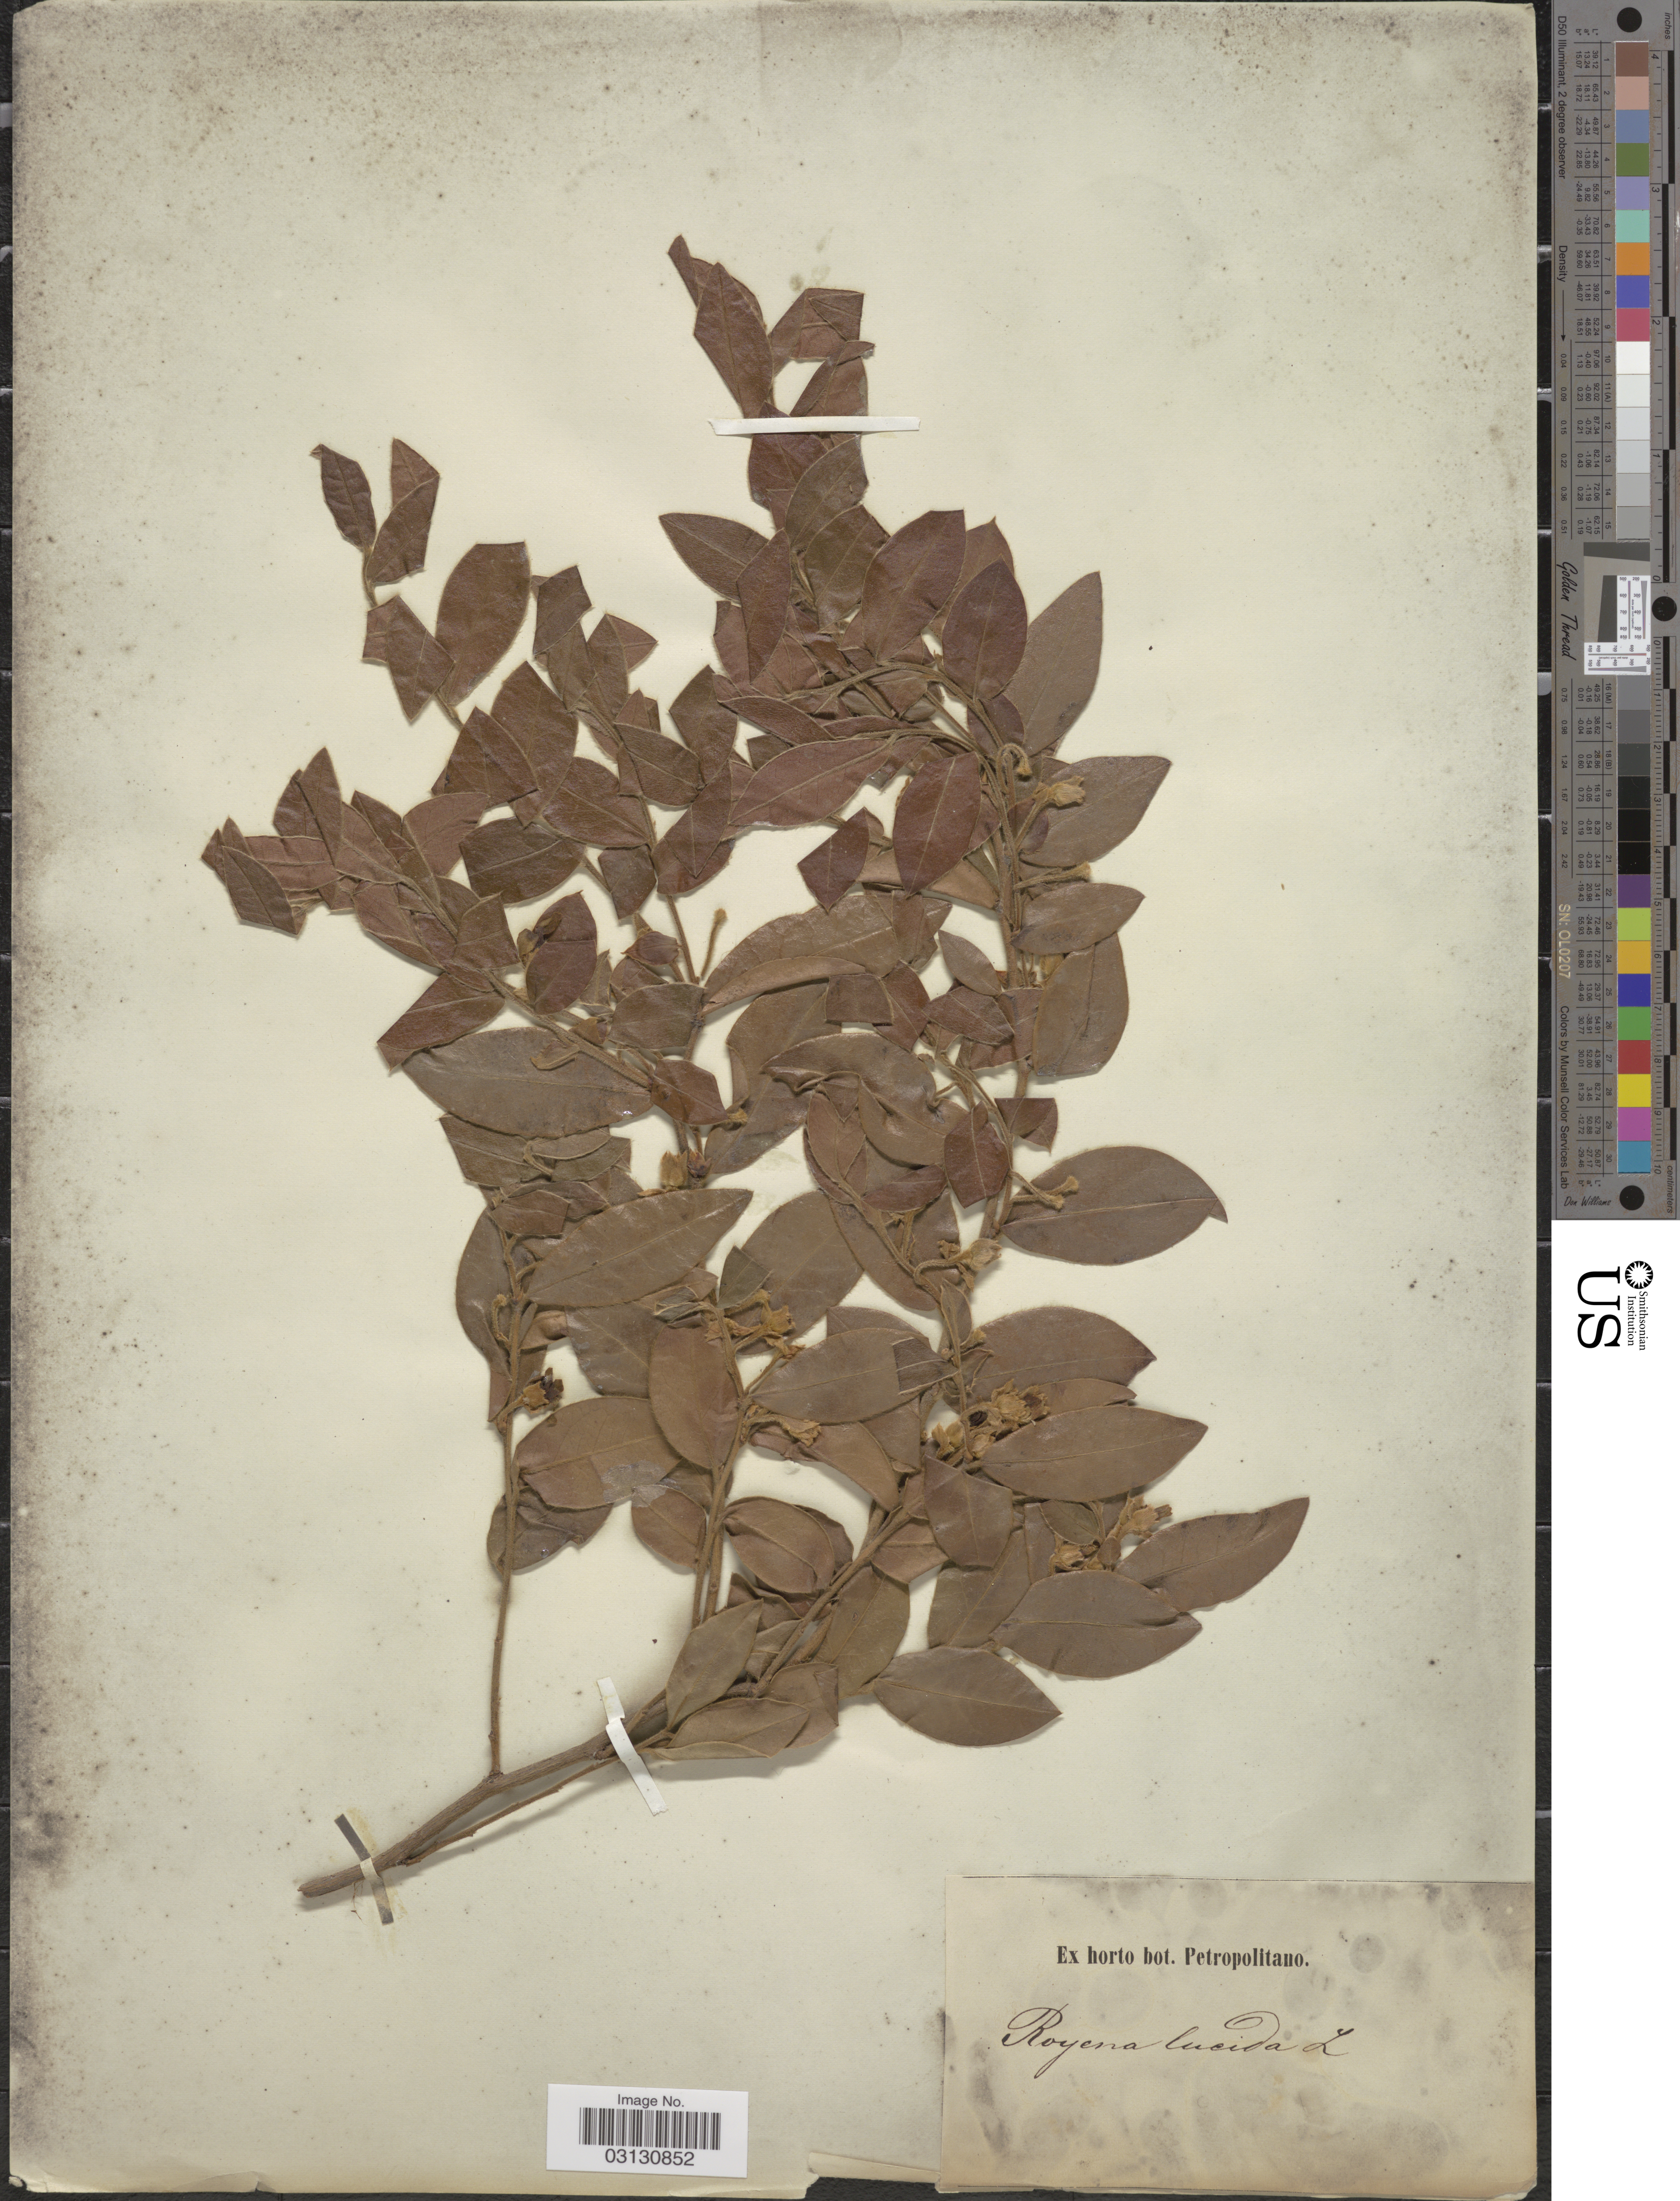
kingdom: Plantae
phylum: Tracheophyta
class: Magnoliopsida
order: Ericales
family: Ebenaceae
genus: Royena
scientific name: Royena lucida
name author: L.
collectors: ex Horto Bot. Petropolitano